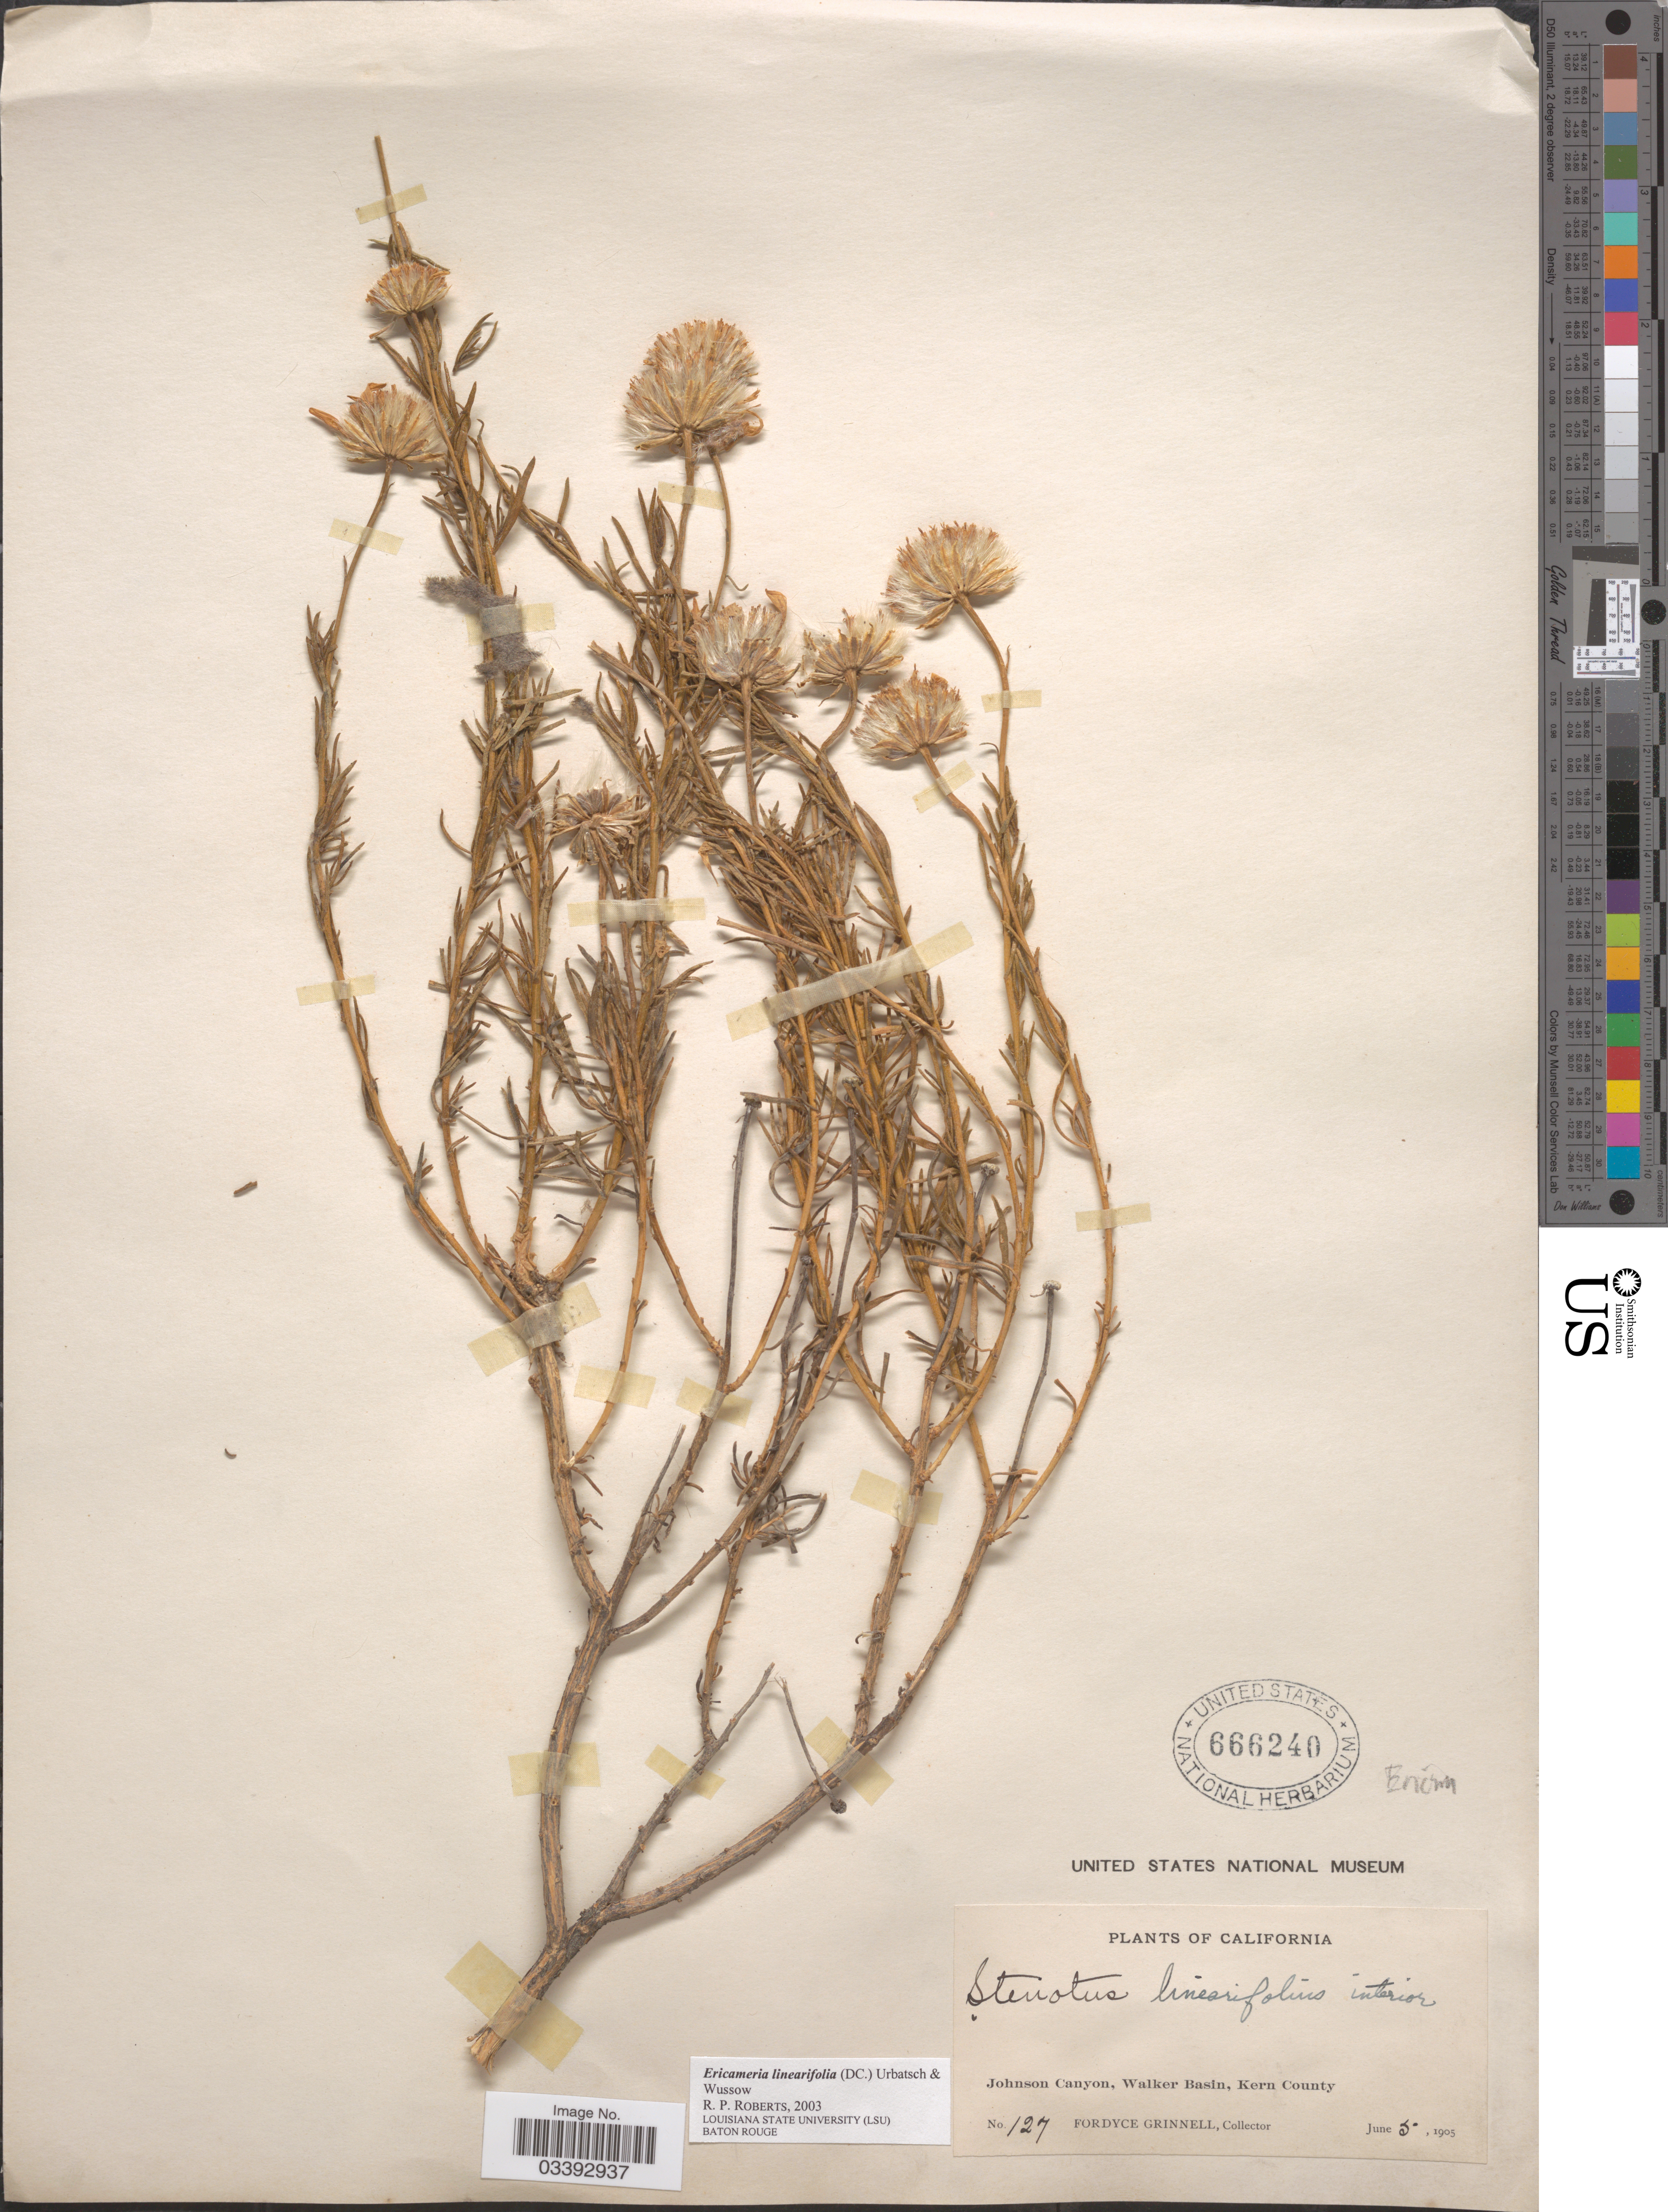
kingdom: Plantae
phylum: Tracheophyta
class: Magnoliopsida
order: Asterales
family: Asteraceae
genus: Ericameria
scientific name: Ericameria linearifolia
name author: (DC.) Urbatsch & Wussow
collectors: F. Grinnell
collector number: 127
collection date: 1905-06-05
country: United States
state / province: California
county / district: Kern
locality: Johnson Canyon, Walker Basin, Kern County.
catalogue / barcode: US 666240